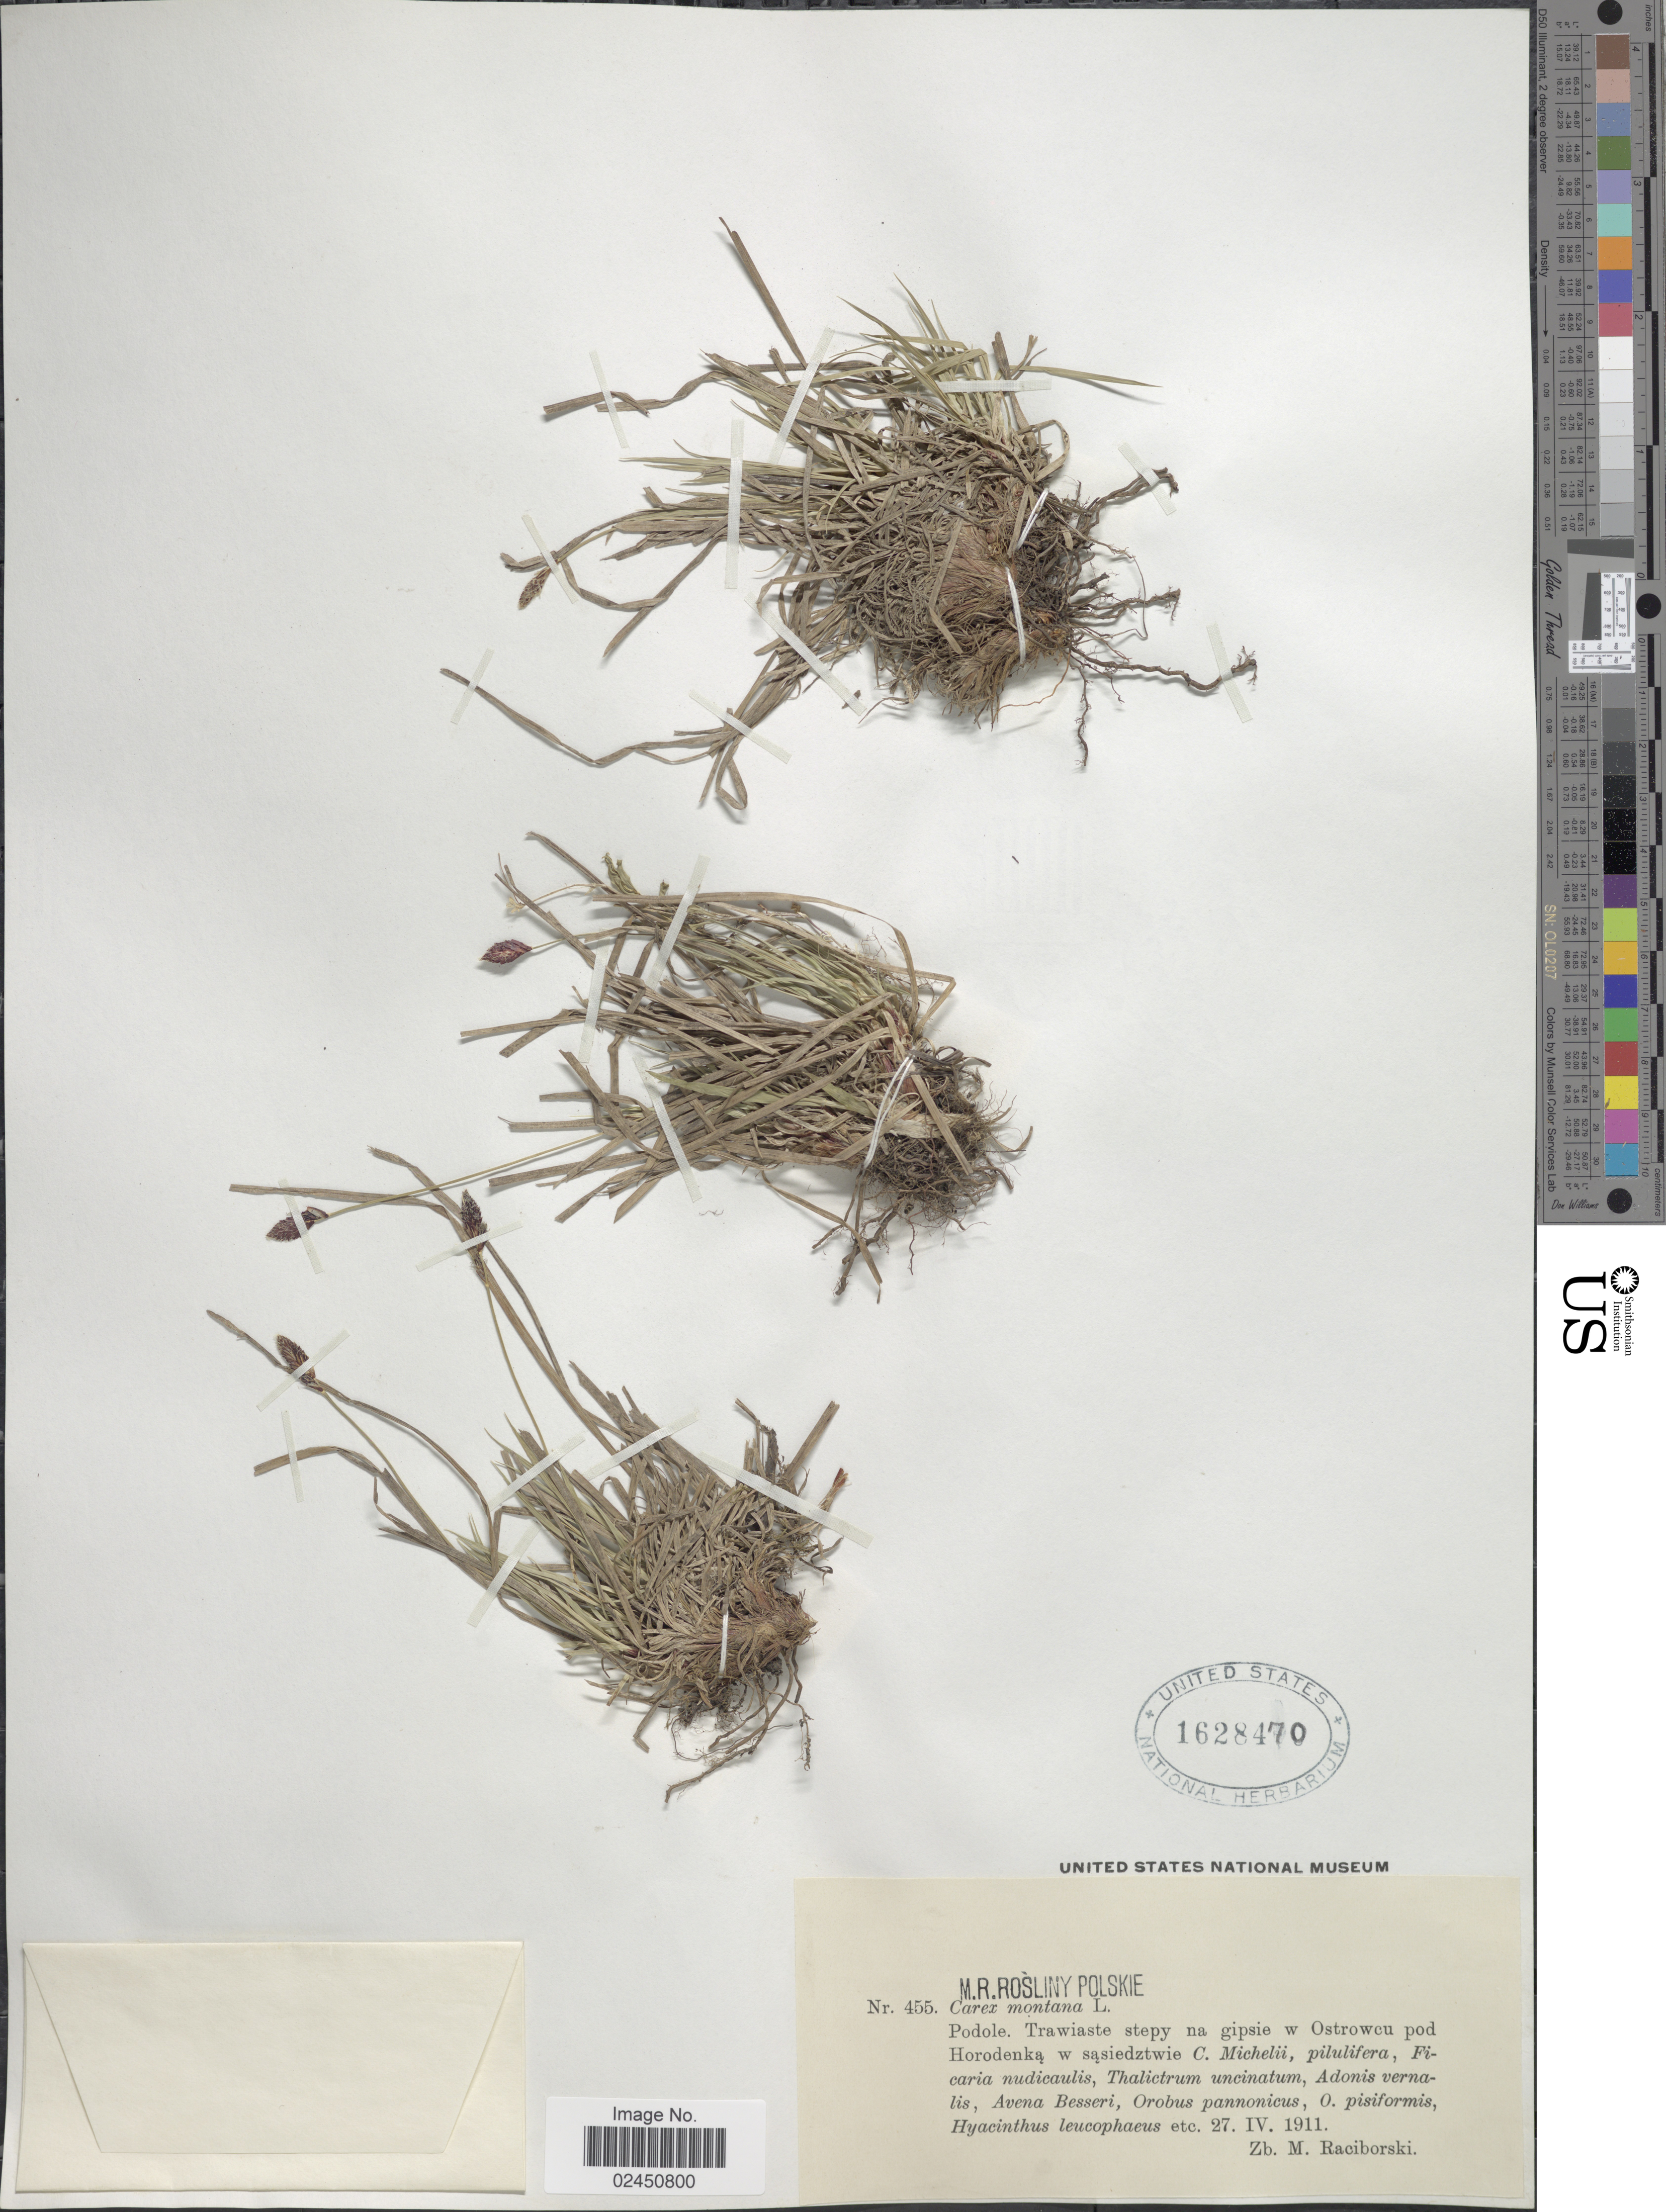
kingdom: Plantae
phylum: Tracheophyta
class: Liliopsida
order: Poales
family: Cyperaceae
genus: Carex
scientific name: Carex montana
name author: L.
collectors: Z. Raciborski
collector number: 455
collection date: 1911-04-27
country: Poland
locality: Podole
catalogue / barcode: US 1628470